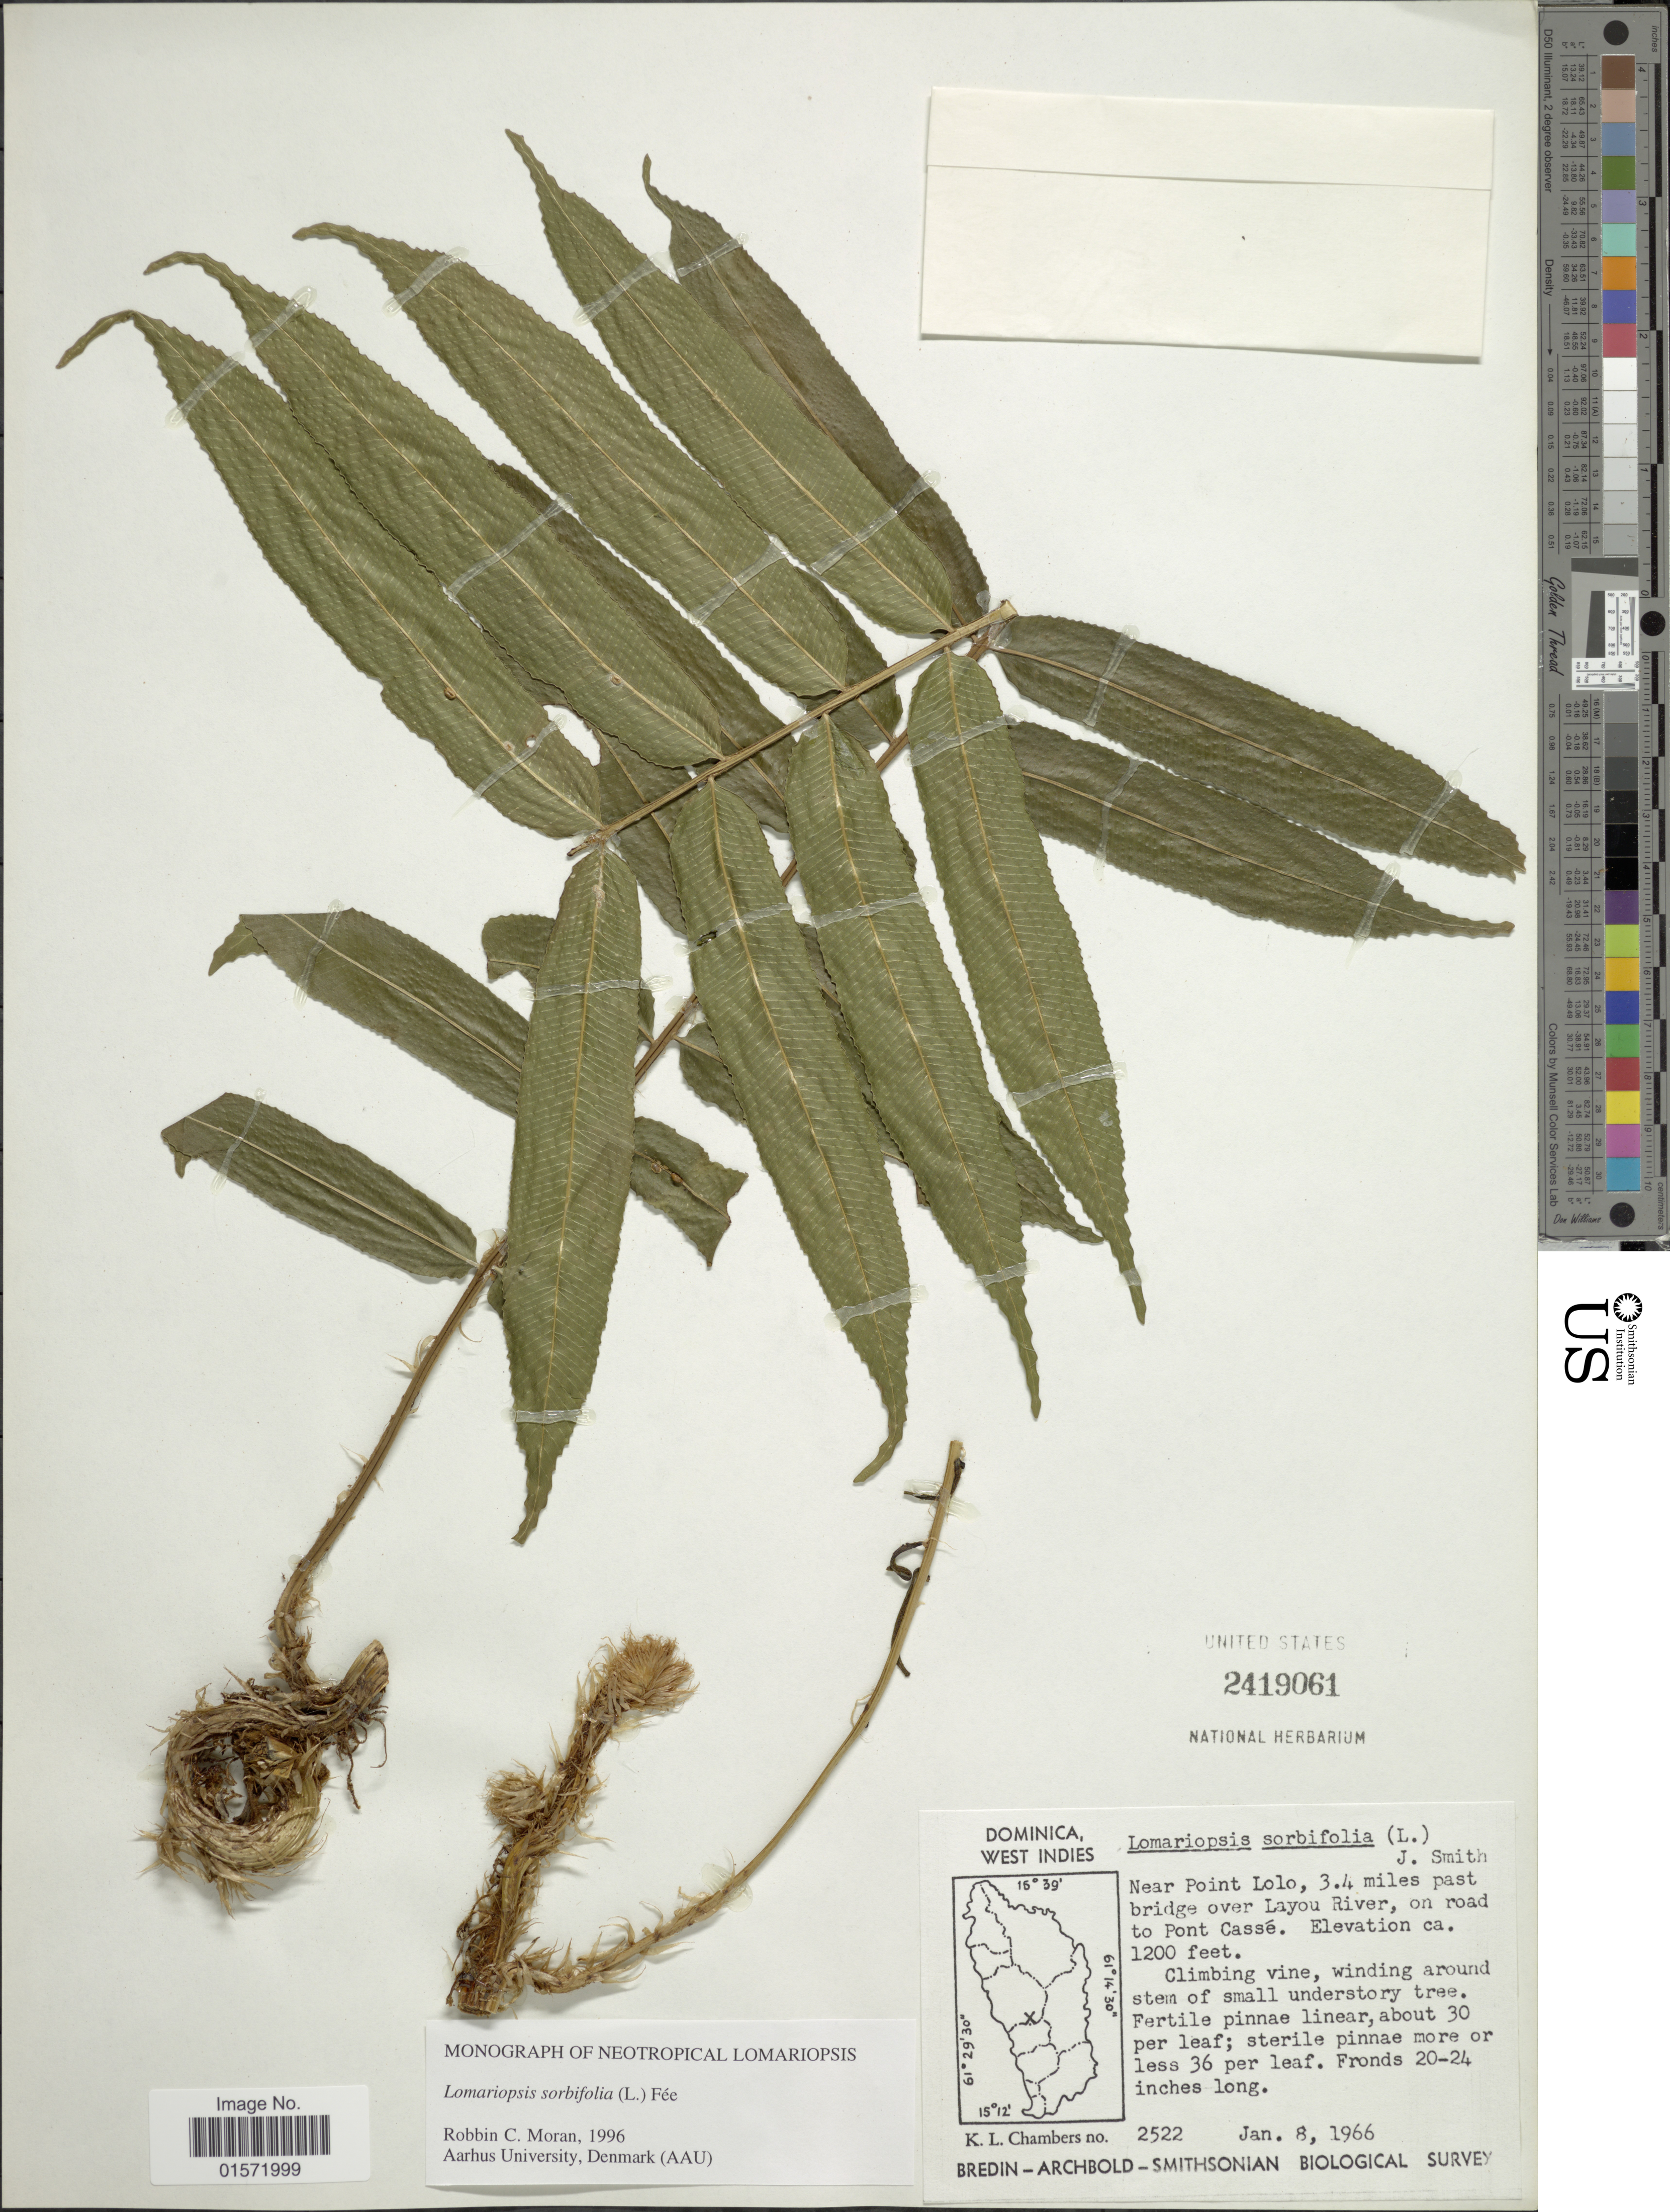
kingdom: Plantae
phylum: Tracheophyta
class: Polypodiopsida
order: Polypodiales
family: Lomariopsidaceae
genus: Lomariopsis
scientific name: Lomariopsis sorbifolia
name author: (L.) Fée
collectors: K. Chambers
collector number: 2522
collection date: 1966-01-08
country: Dominica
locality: West Indies, Near Point Lolo, 3.4 miles past bridge over Layou River, on road to Pont Cassé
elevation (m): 366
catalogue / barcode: US 2419061